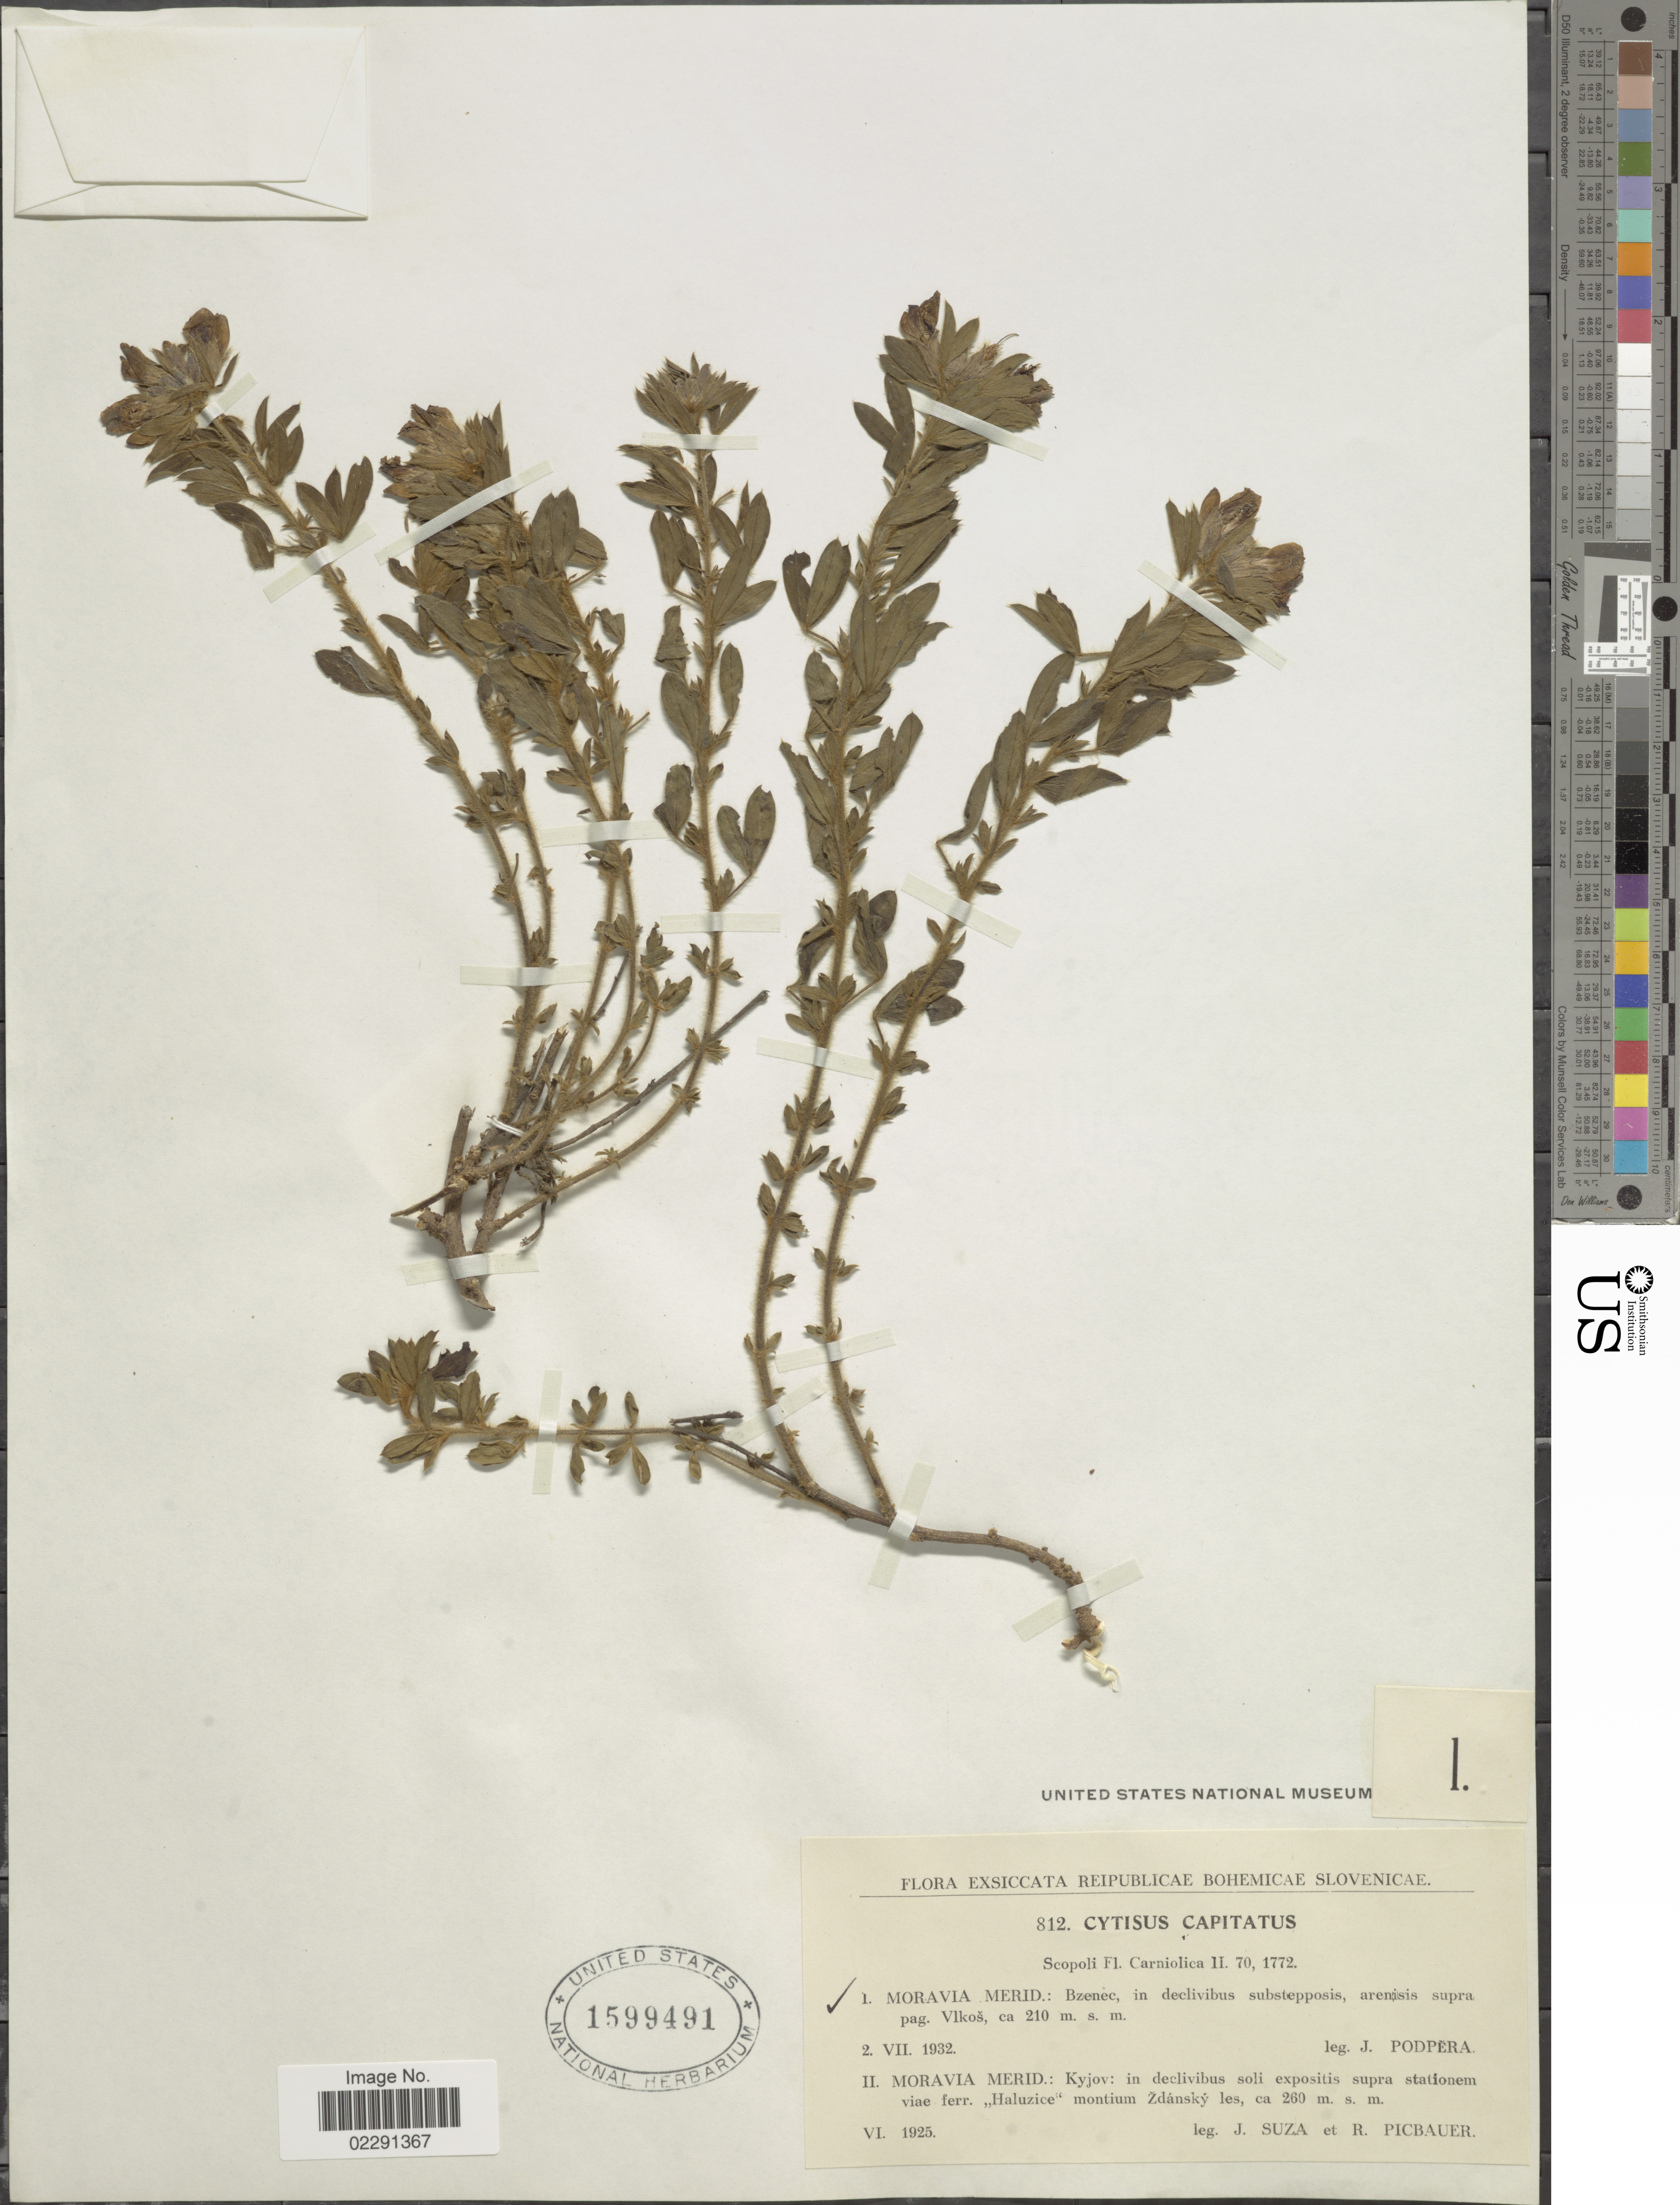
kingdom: Plantae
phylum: Tracheophyta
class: Magnoliopsida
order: Fabales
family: Fabaceae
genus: Cytisus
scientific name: Cytisus hirsutus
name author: L.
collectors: J. Podpera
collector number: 812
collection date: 1932-07-02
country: Czechia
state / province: Moravian-Silesian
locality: Moravia merid.: Bzenec: in declivibus substepposis, arenisis supra pag. Vlkos.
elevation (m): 210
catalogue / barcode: US 1599491